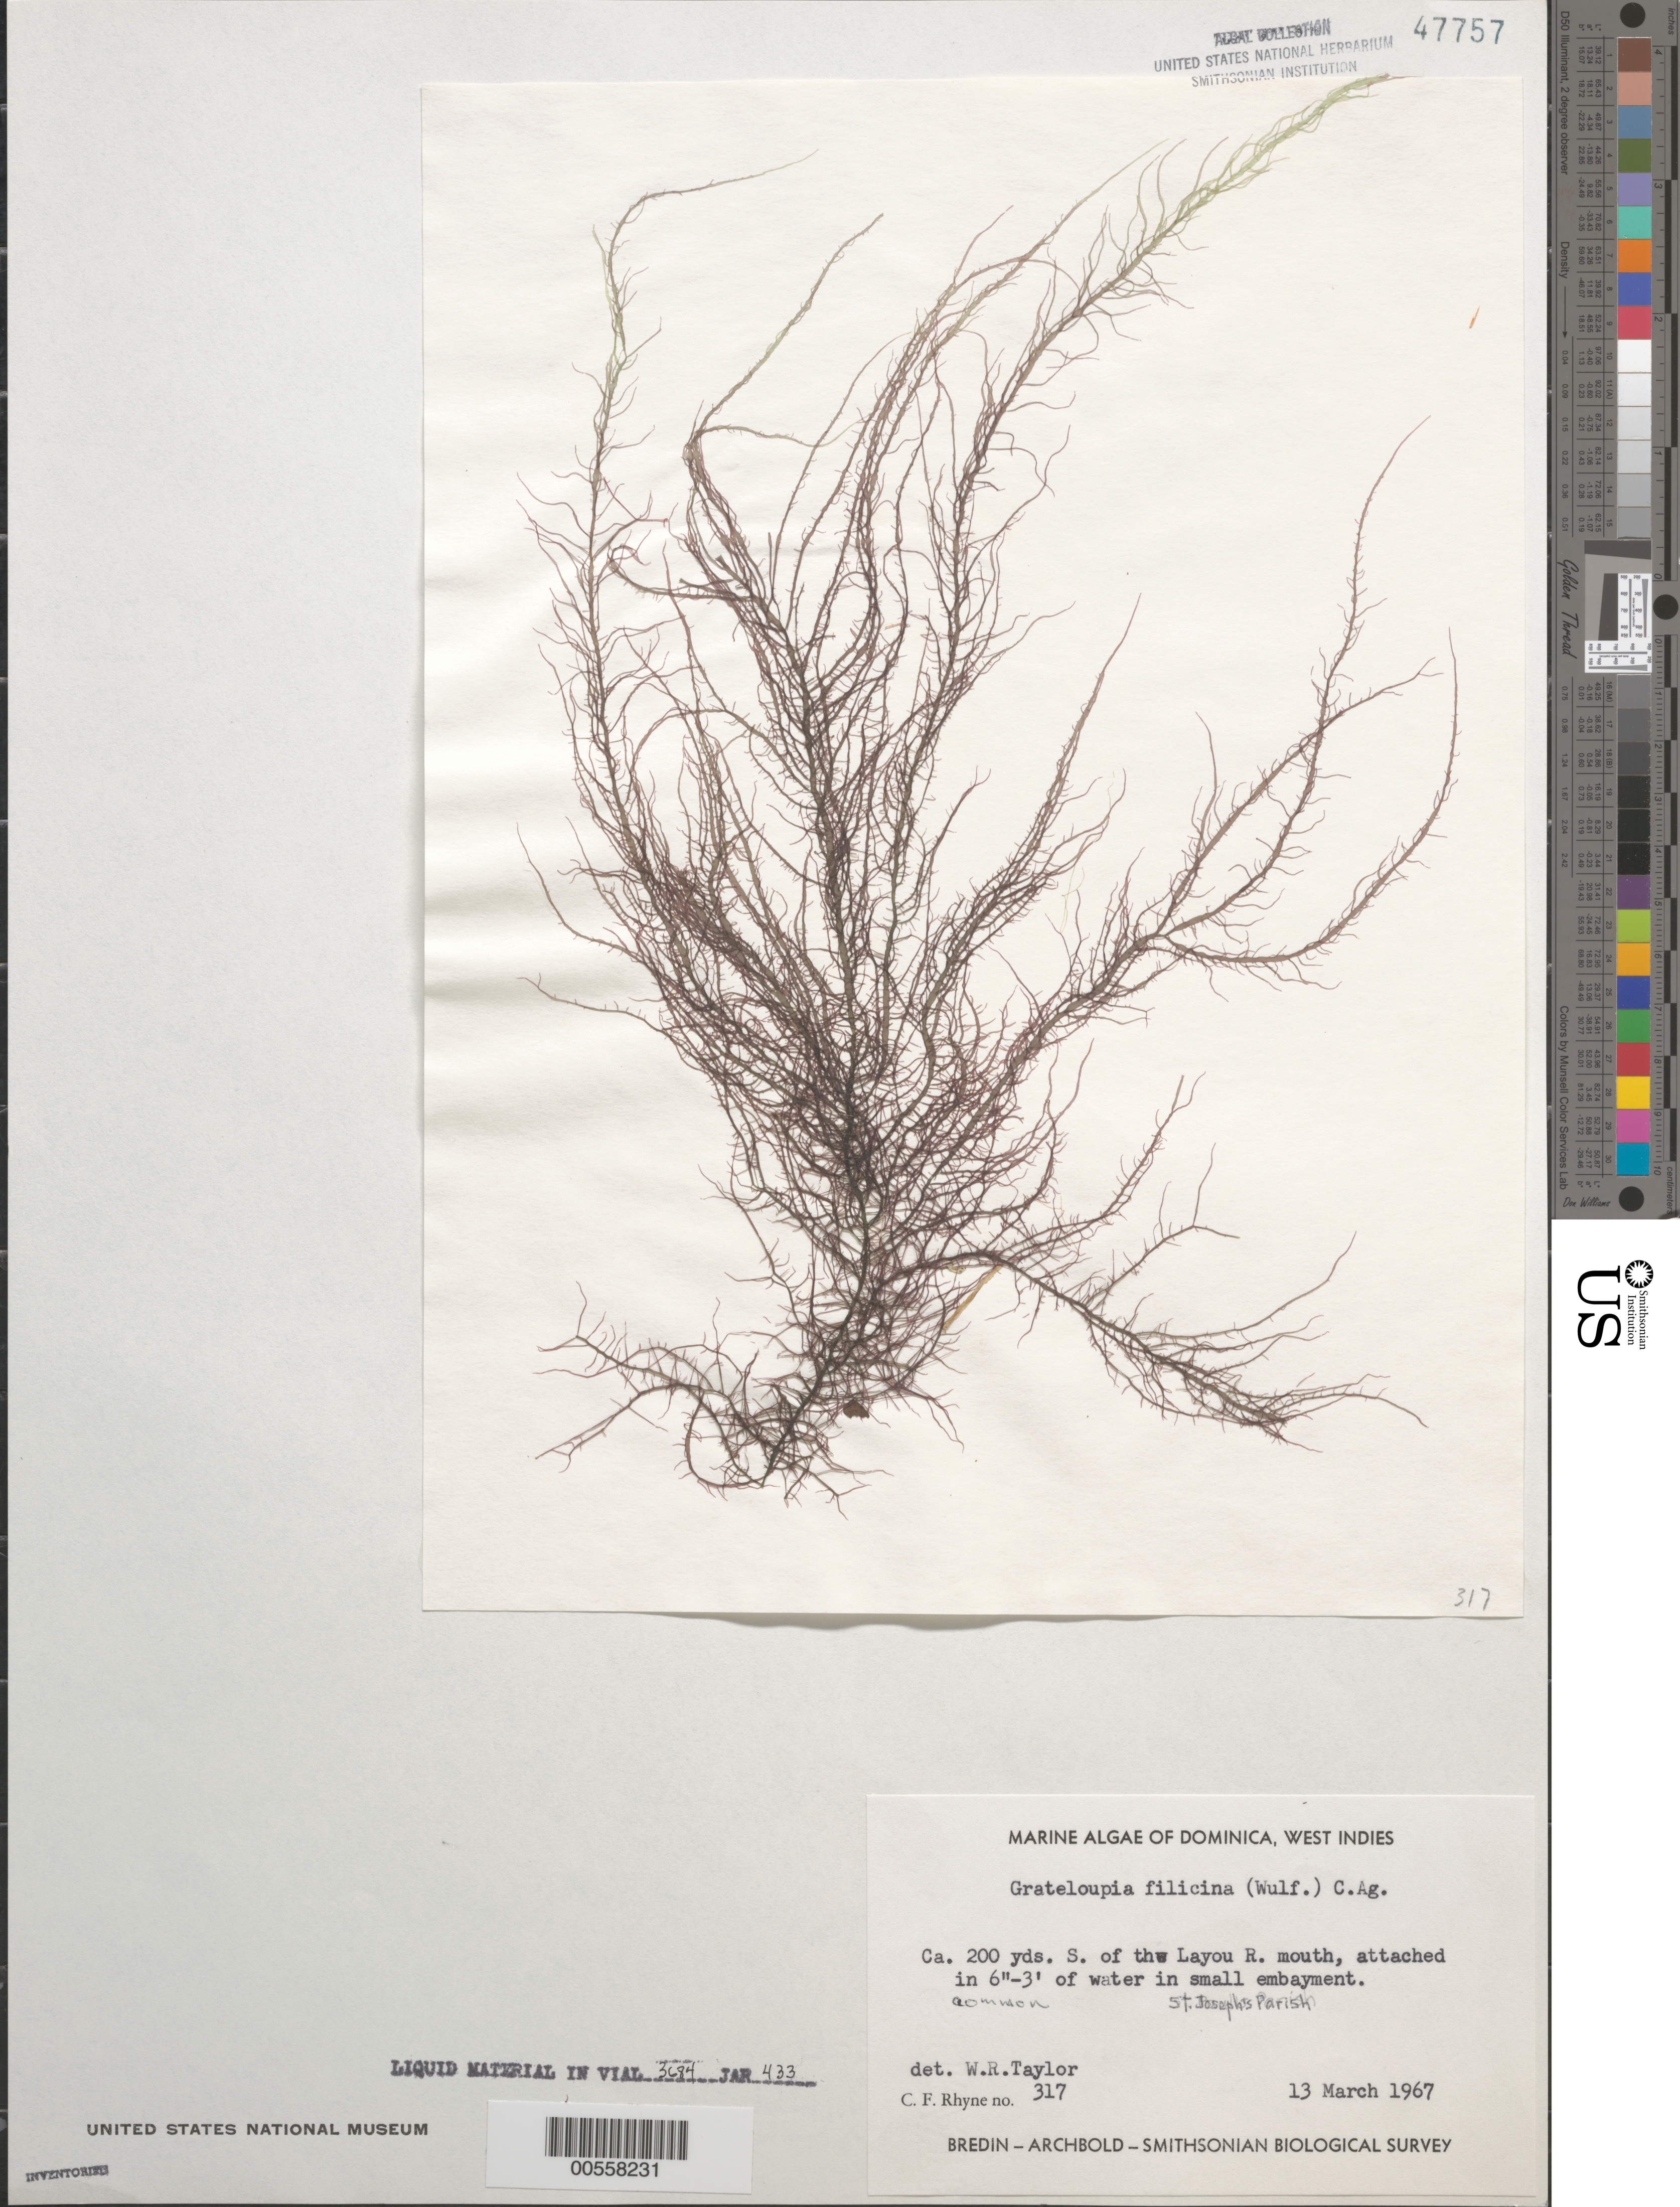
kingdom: Plantae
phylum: Rhodophyta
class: Florideophyceae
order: Halymeniales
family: Halymeniaceae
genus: Grateloupia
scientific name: Grateloupia filicina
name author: (J.V.Lamouroux) C. Agardh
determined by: Taylor, William R.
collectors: C. Rhyne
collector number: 317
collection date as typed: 13 Mar 1967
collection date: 1967-03-13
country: Dominica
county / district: St. Joseph's Parish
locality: Just south of Layou River mouth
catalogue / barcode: US 47757